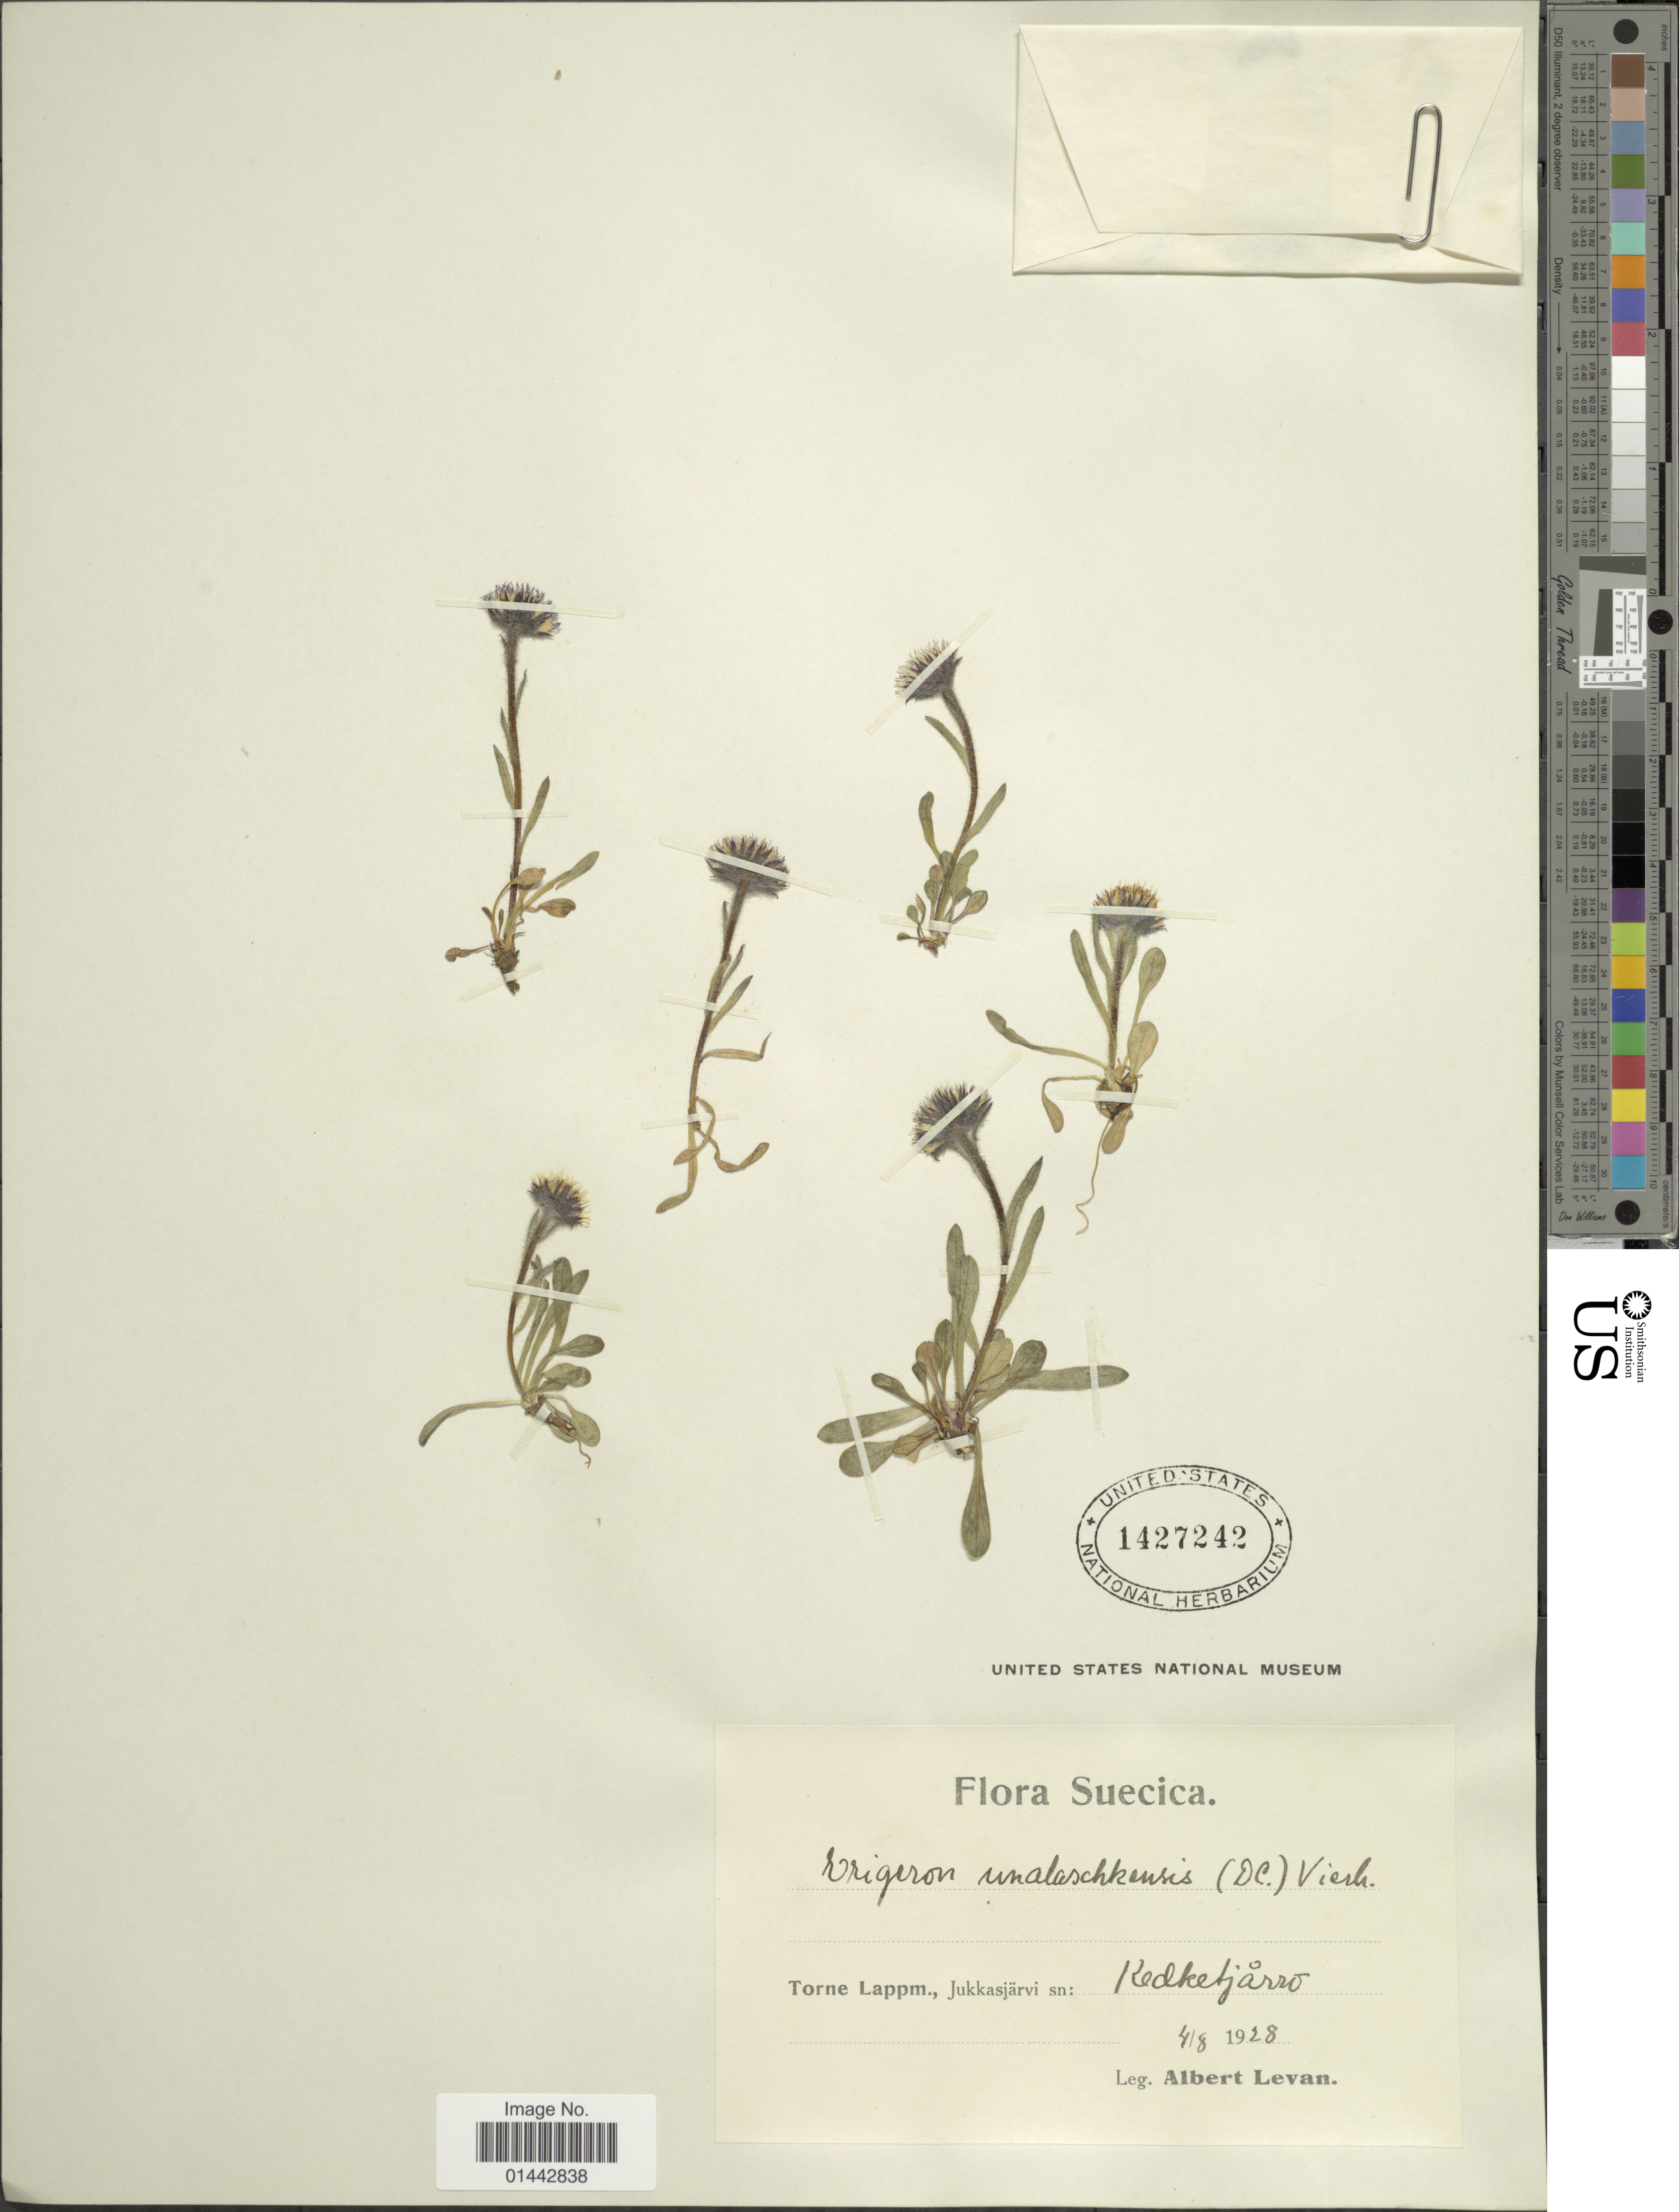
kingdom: Plantae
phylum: Tracheophyta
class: Magnoliopsida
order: Asterales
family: Asteraceae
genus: Erigeron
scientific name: Erigeron unalaschkensis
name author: Vierh.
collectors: A. Levan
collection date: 1928-04-08 or 1928-08-04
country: Sweden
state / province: Norrbotten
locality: Jukkasjärvi sn [socken], Kedketjårro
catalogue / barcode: US 1427242